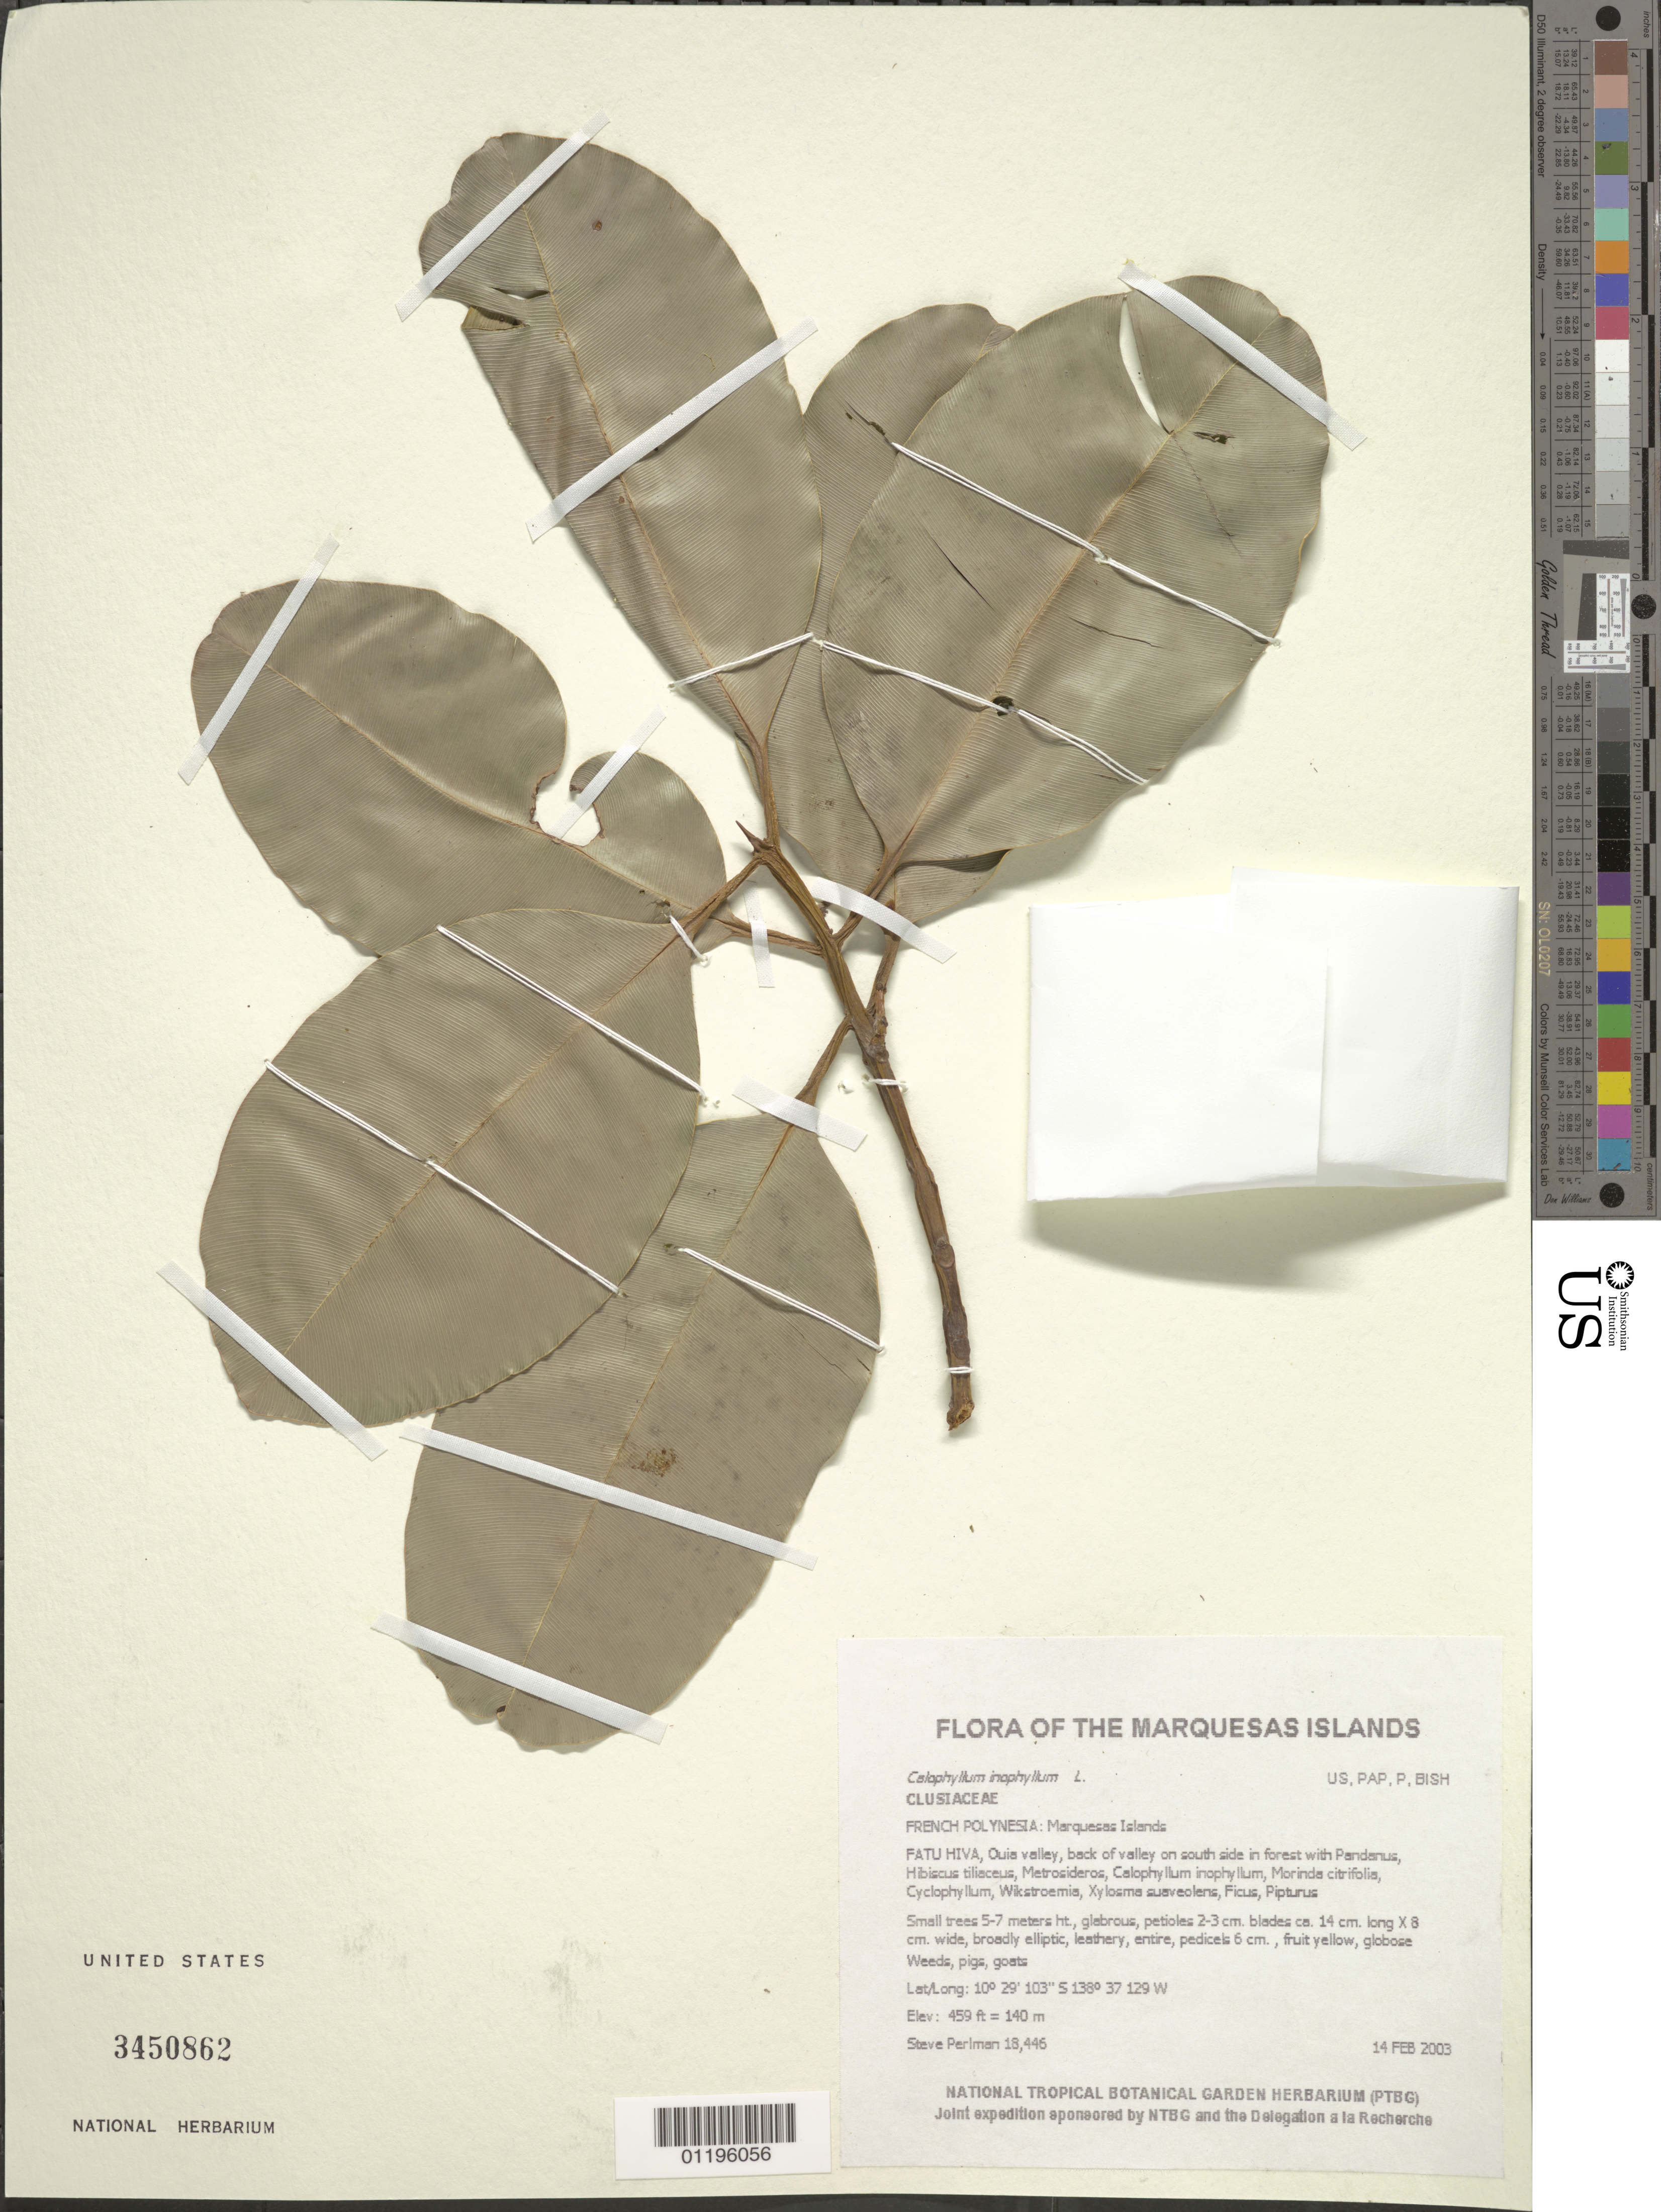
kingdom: Plantae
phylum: Tracheophyta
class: Magnoliopsida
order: Malpighiales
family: Calophyllaceae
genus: Calophyllum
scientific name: Calophyllum inophyllum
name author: L.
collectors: S. P. Perlman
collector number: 18446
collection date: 2003-02-14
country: French Polynesia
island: Fatu Hiva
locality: Ouia valley, back of valley on south side in forest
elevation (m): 140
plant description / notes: Weeds, pigs, goats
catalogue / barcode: US 3450862